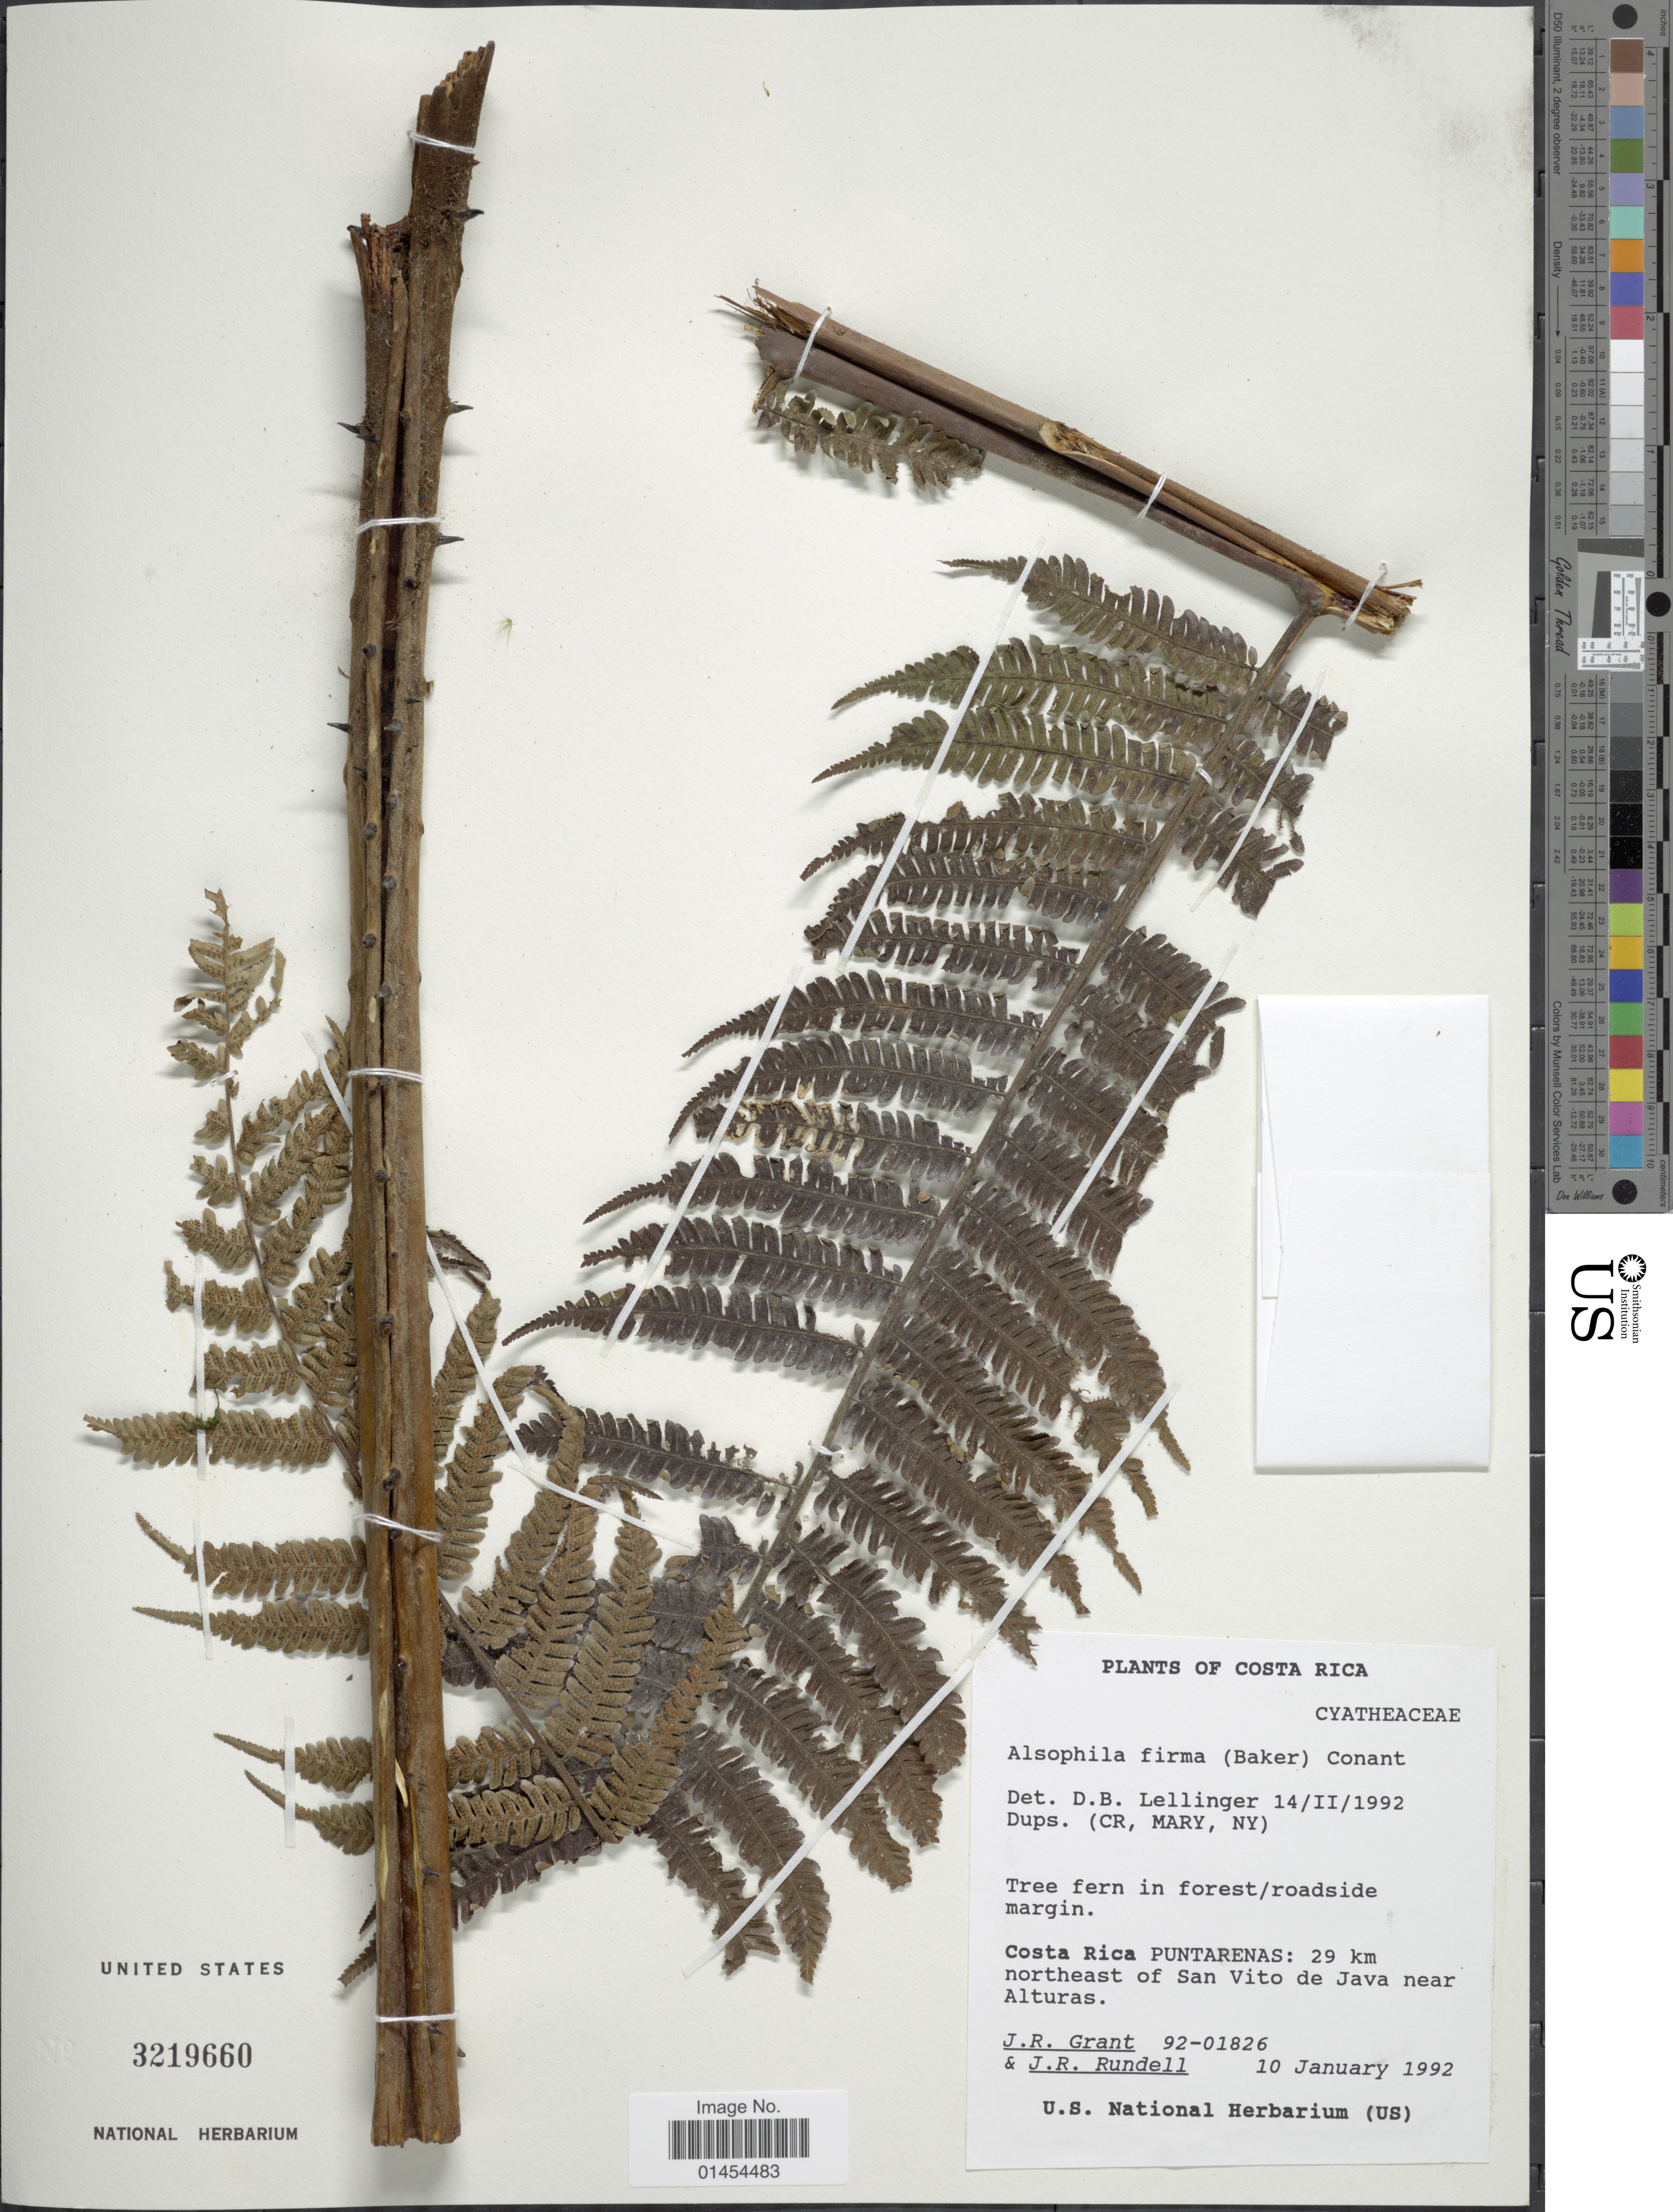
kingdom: Plantae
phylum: Tracheophyta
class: Polypodiopsida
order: Cyatheales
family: Cyatheaceae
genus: Alsophila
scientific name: Alsophila firma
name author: (Baker) D.S. Conant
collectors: J. Grant & J. R. Rundell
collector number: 92-01826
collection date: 1992-01-10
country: Costa Rica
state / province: Puntarenas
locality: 29 km northeast of San Vito de Java near Alturas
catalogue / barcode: US 3219660